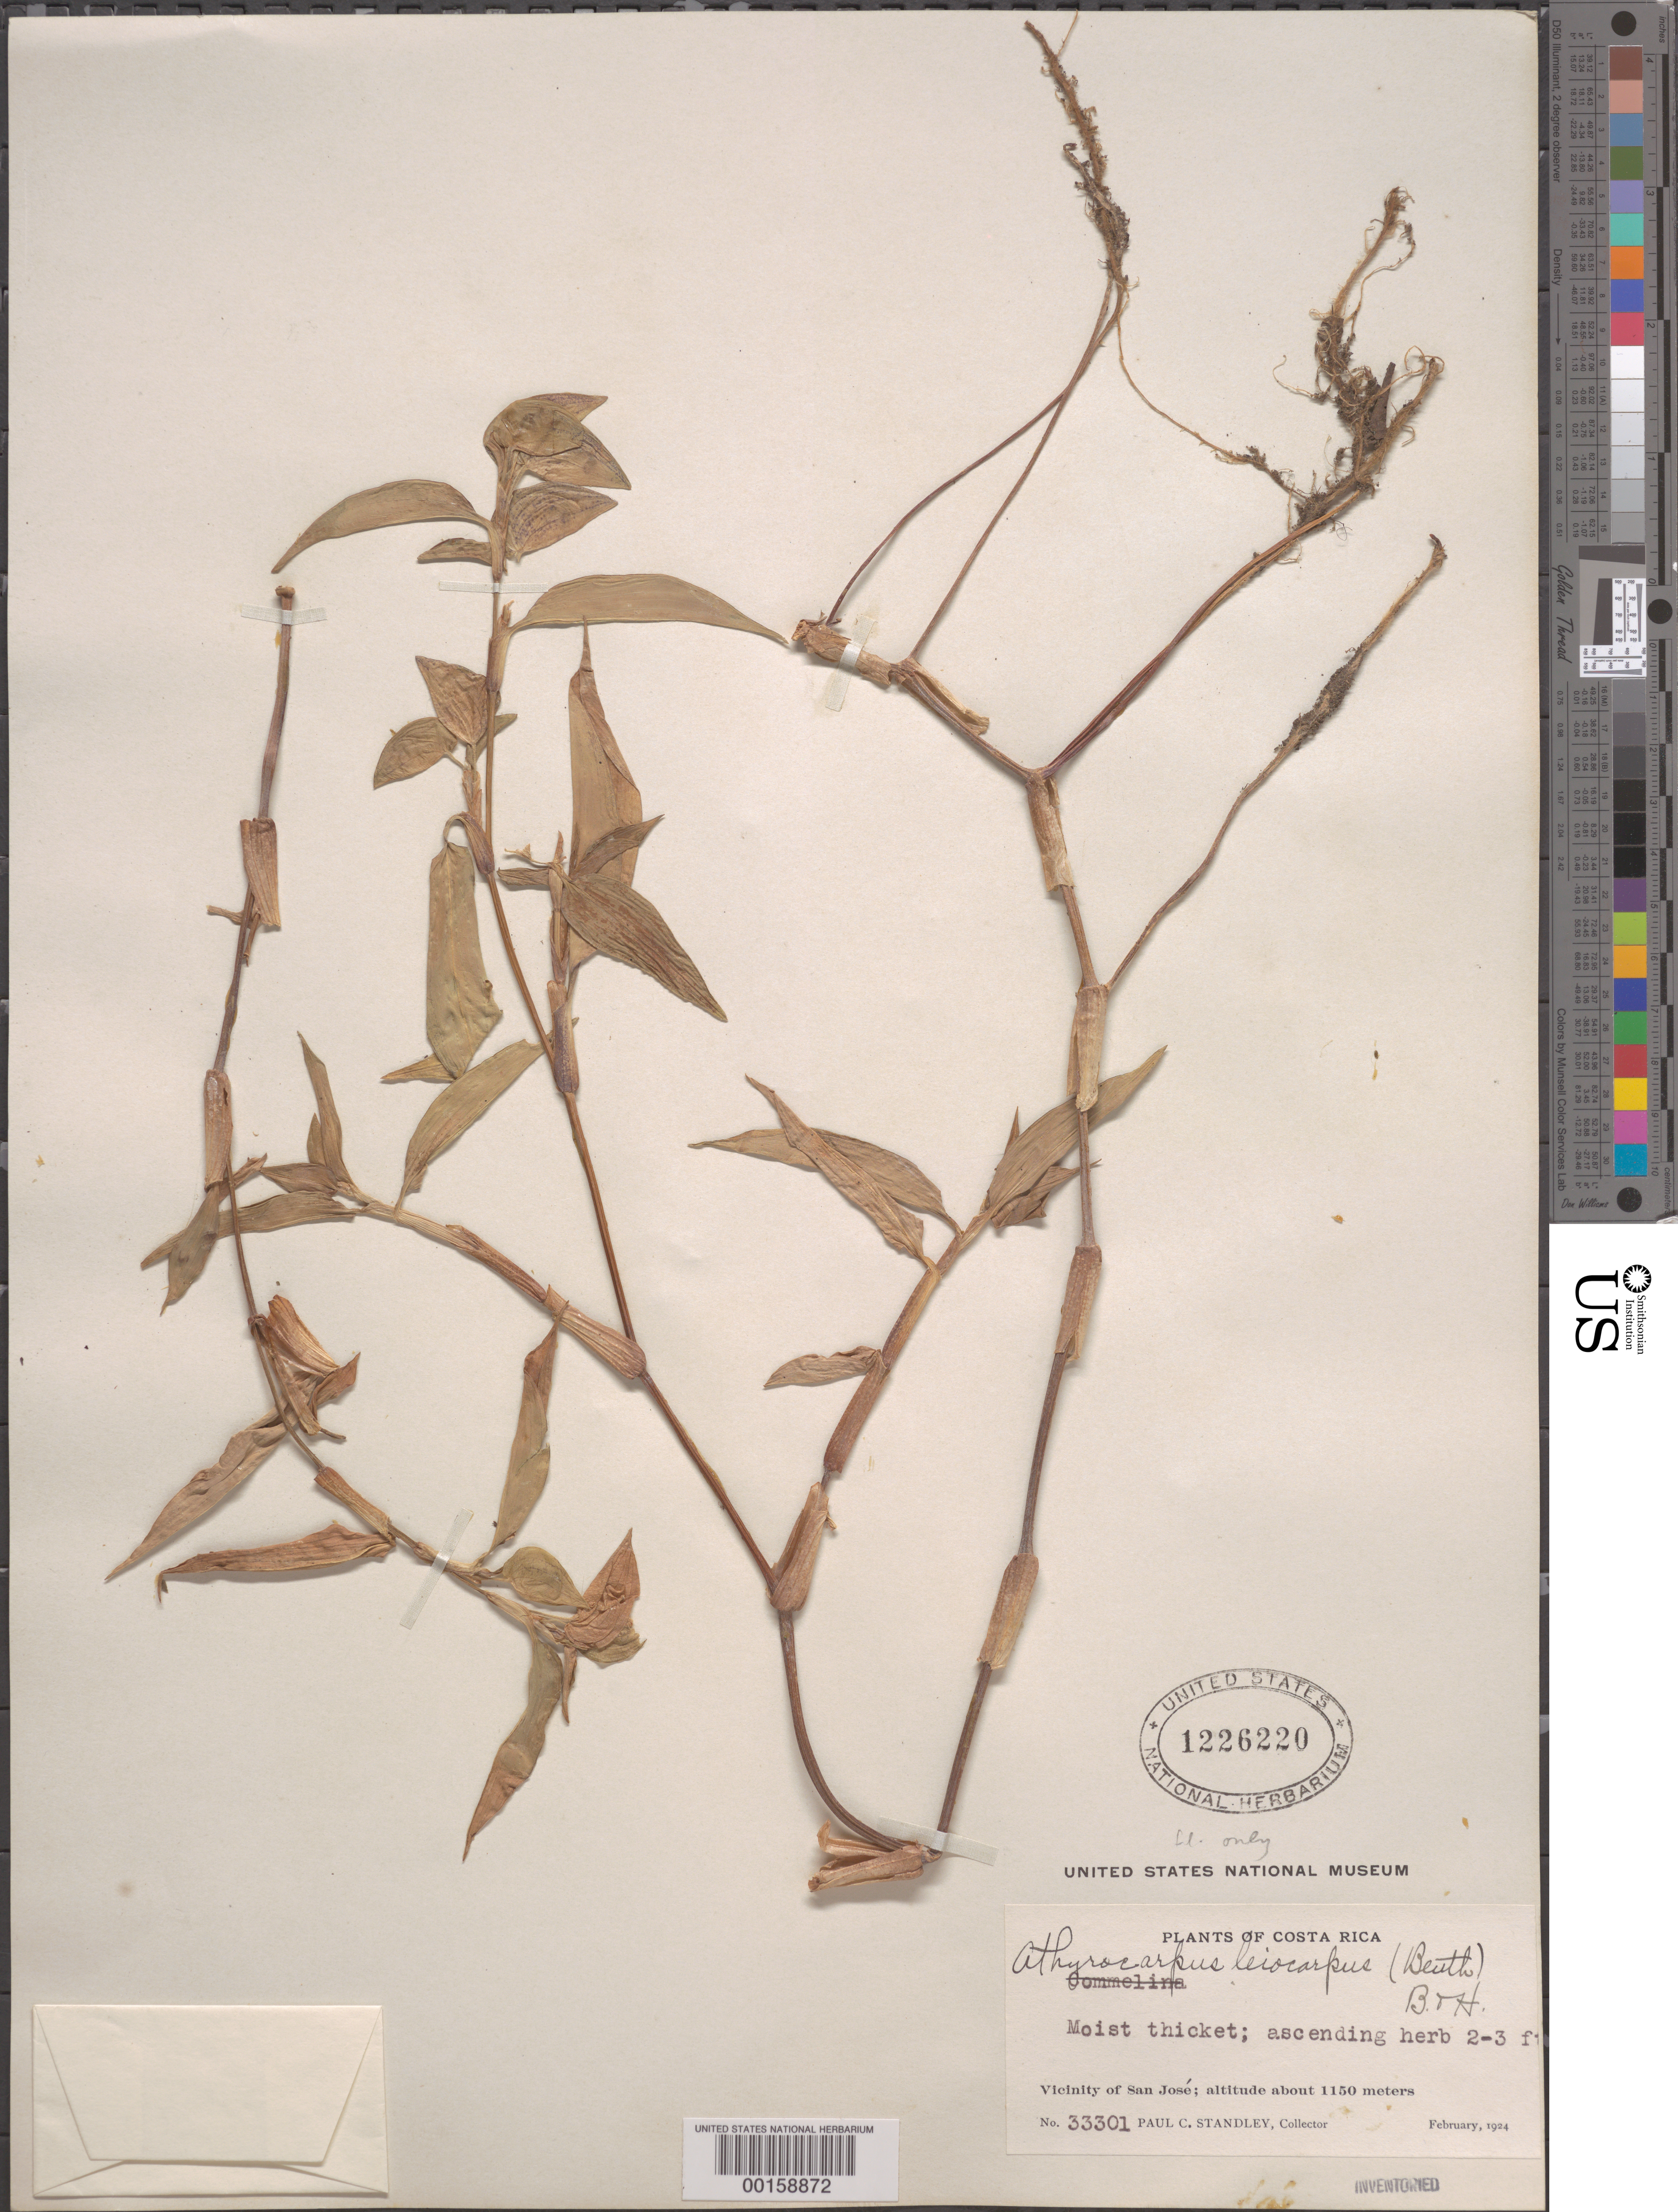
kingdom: Plantae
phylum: Tracheophyta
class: Liliopsida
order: Commelinales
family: Commelinaceae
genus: Commelina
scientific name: Commelina leiocarpa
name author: Benth.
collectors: P. C. Standley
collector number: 33301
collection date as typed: Feb 1924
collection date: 1924-02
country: Costa Rica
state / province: San José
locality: San jose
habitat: Moist thicket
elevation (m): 1150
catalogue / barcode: US 1226220